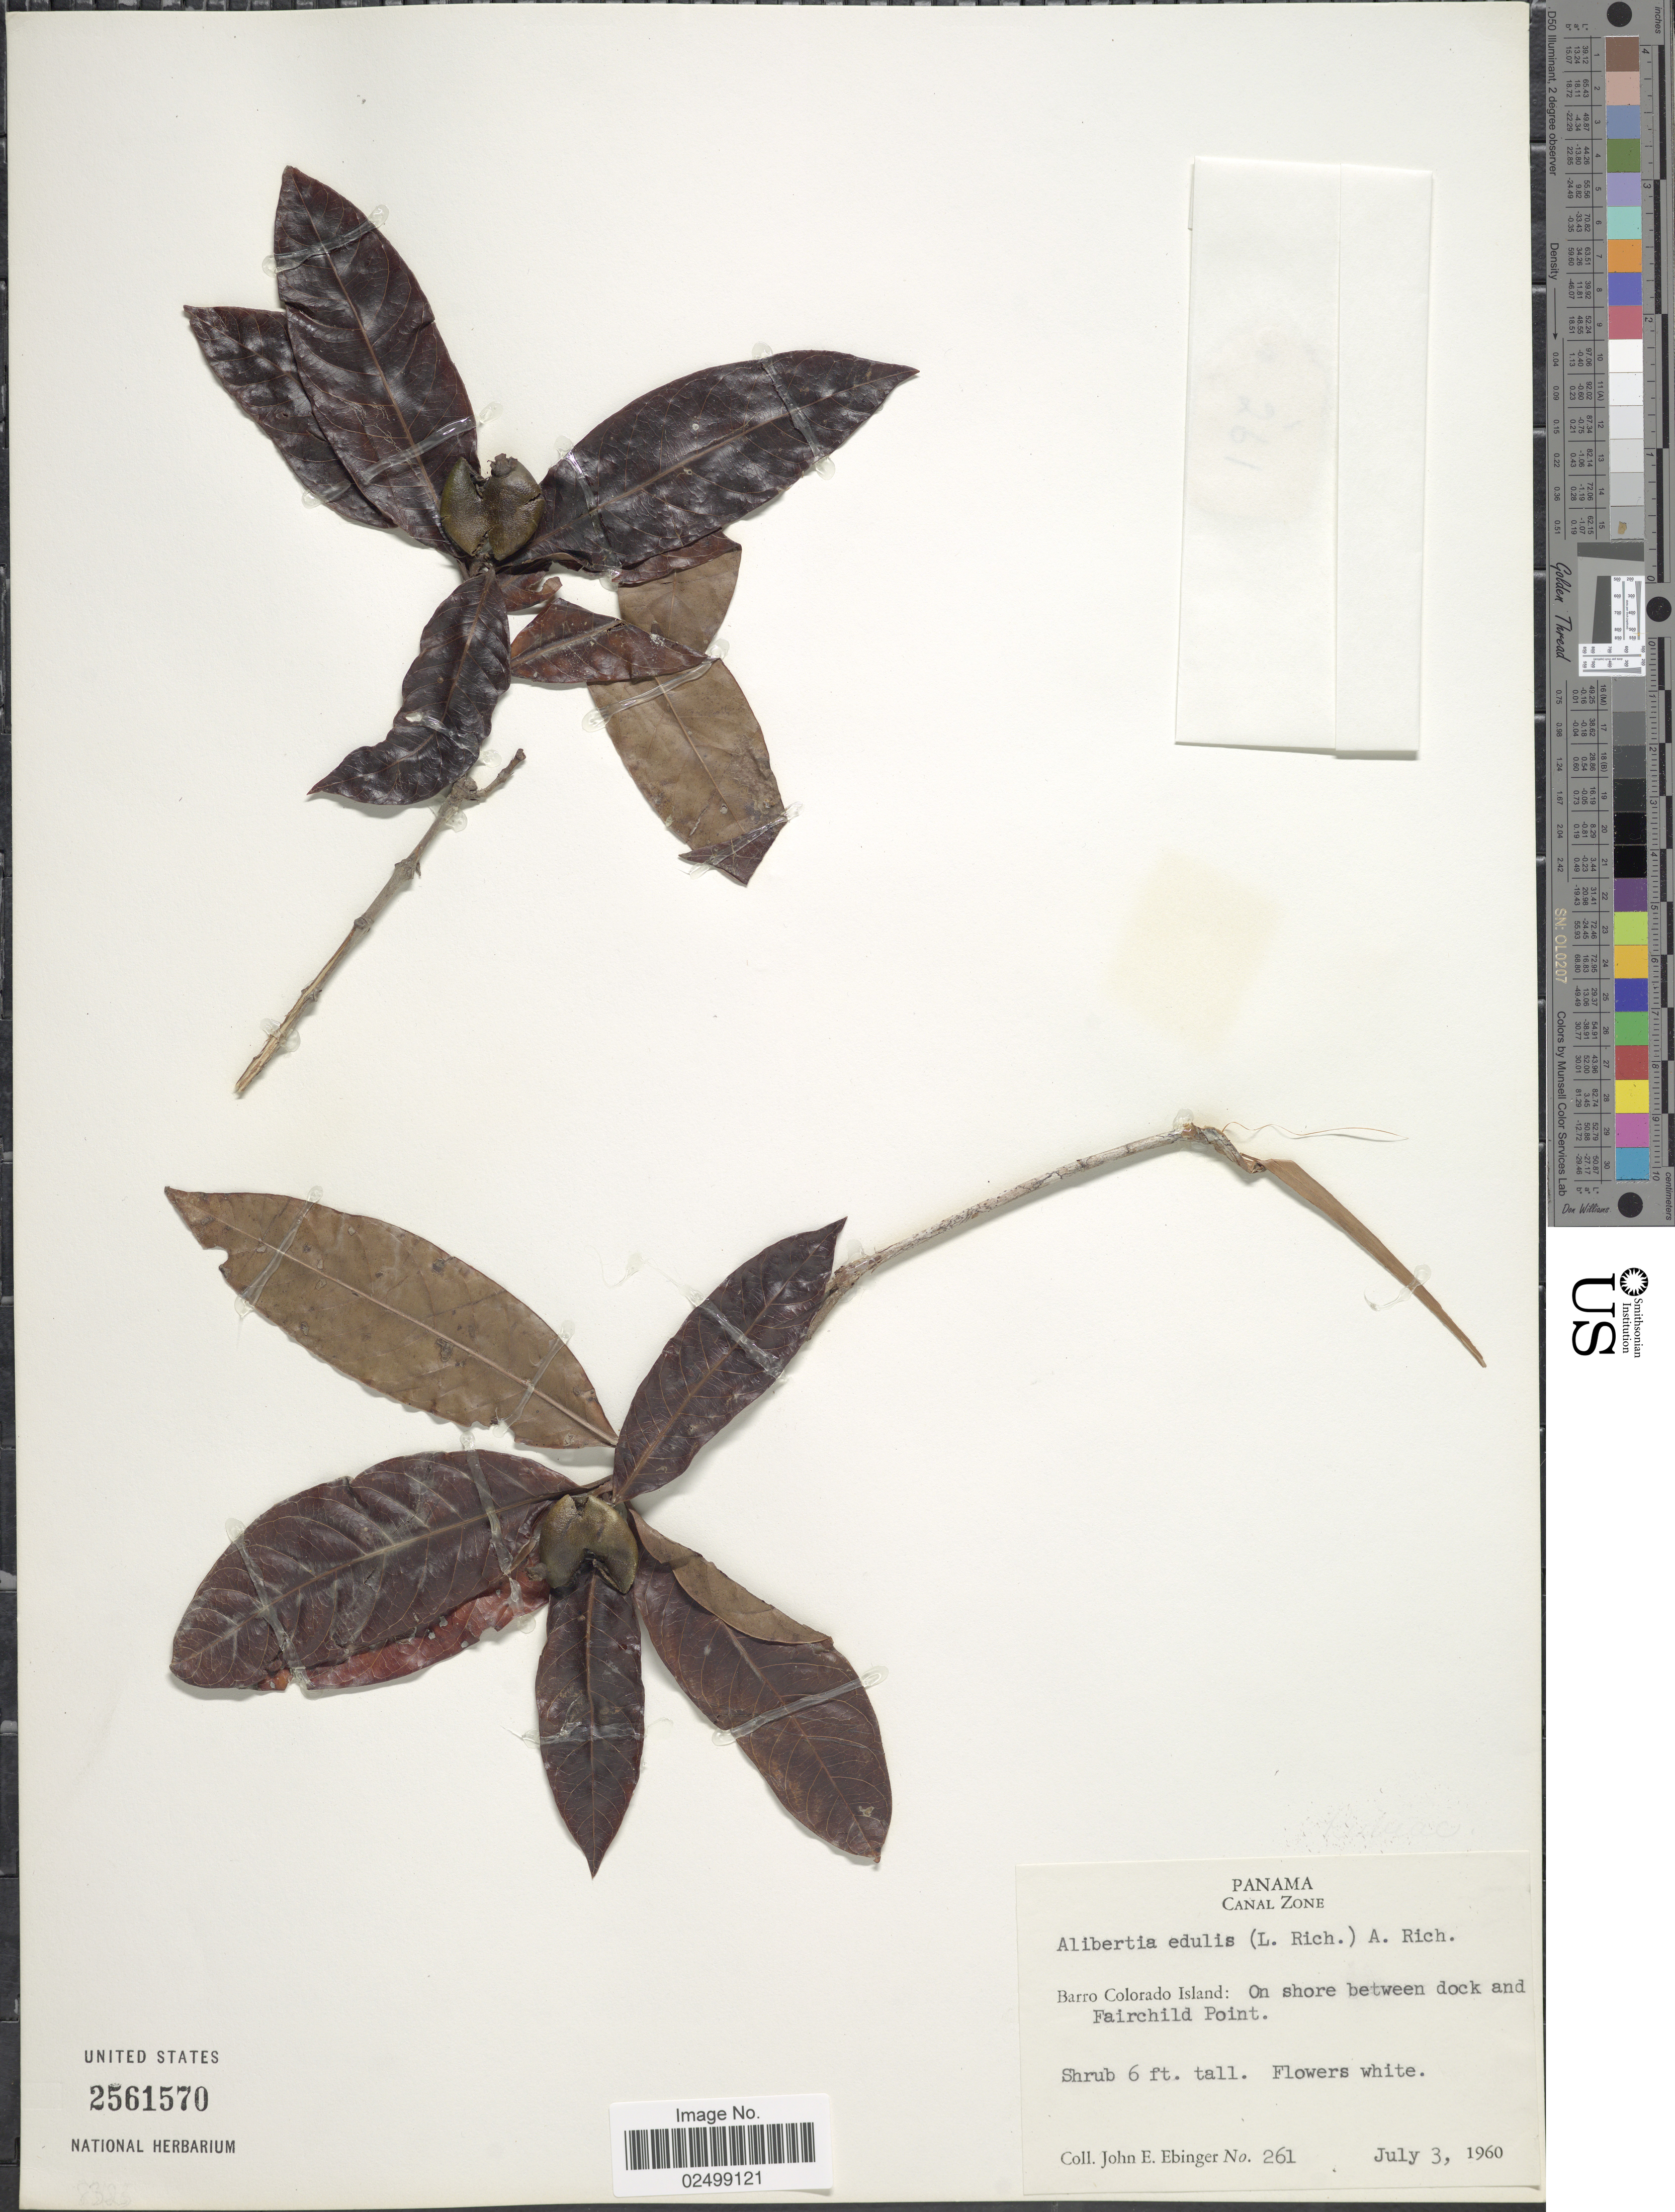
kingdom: Plantae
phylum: Tracheophyta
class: Magnoliopsida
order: Gentianales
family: Rubiaceae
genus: Alibertia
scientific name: Alibertia edulis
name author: (Rich.) A. Rich. ex DC.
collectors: J. Ebinger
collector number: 261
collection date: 1960-07-03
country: Panama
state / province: Panamá Oeste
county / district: Canal Zone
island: Barro Colorado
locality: Canal Zone. Barro Colorado Island: On shore between dock and Fairchild Point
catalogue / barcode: US 2561570